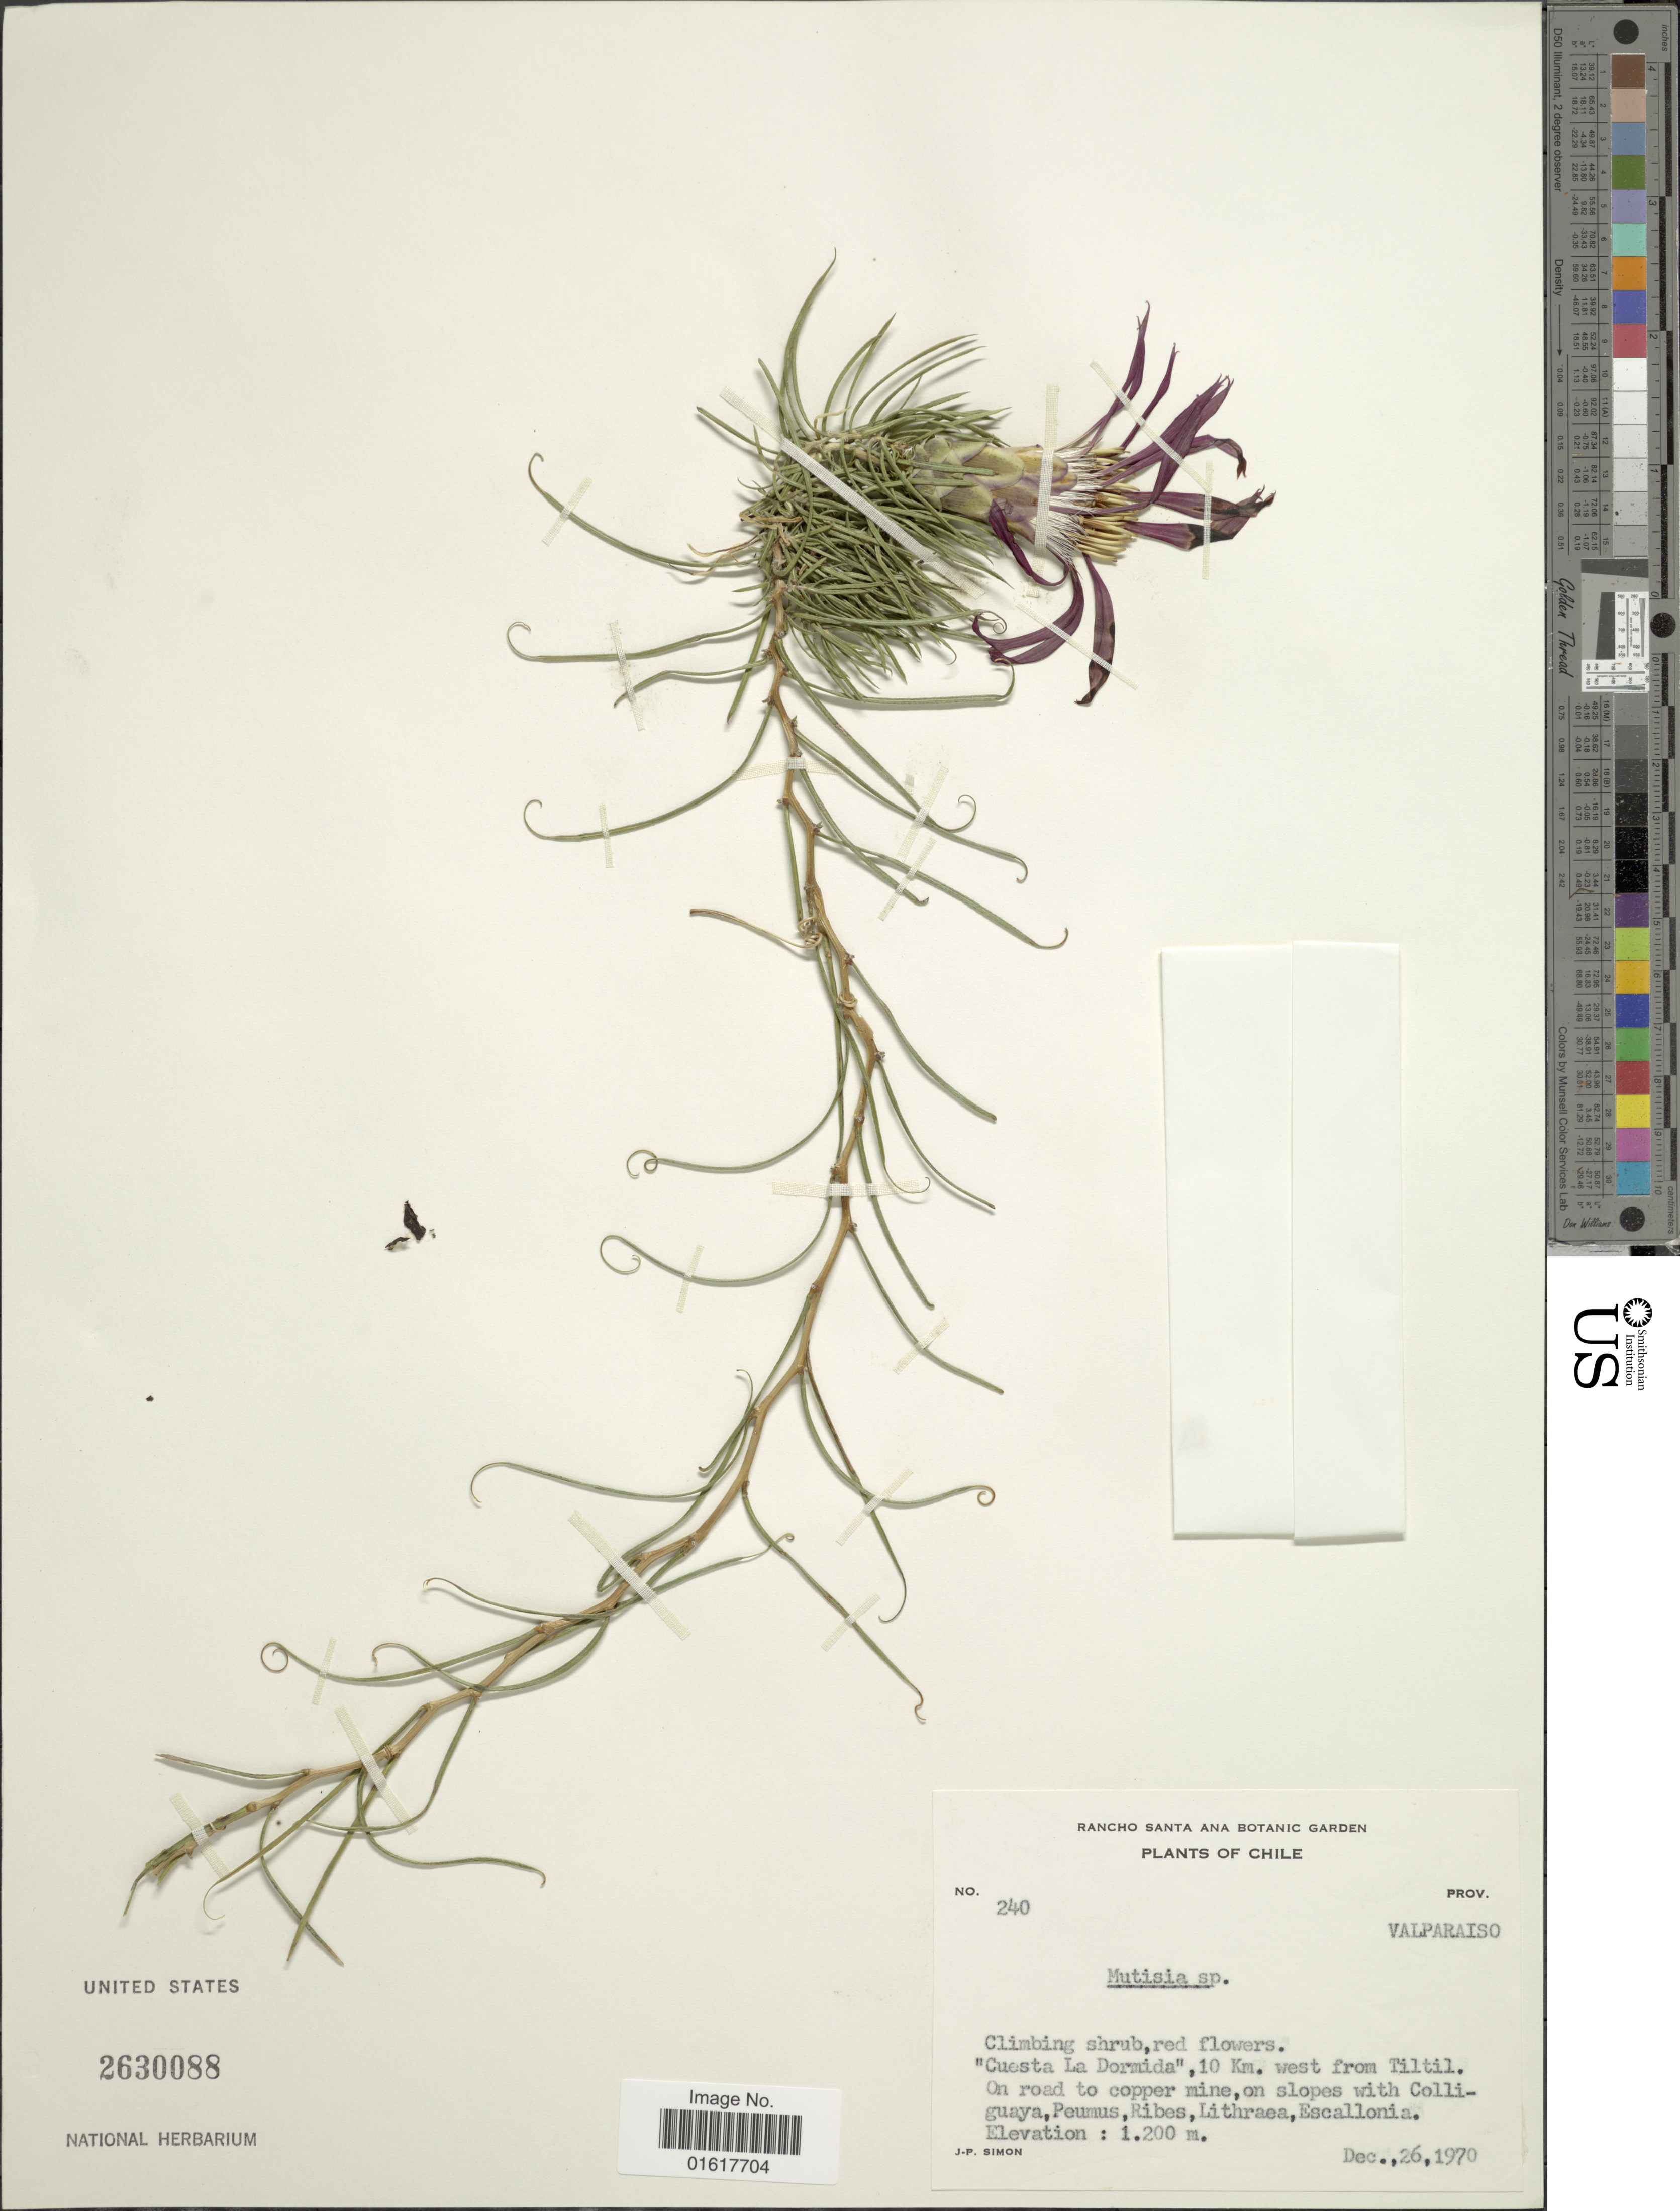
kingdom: Plantae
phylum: Tracheophyta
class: Magnoliopsida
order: Asterales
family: Asteraceae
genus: Mutisia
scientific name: Mutisia sp.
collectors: J.-P. Simon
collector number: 240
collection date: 1970-12-26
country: Chile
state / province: Valparaíso (V)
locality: Prov. Valparaiso. "Cuesta La Dormida", 10 Km. west from Tiltil. On road to copper mine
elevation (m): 1200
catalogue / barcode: US 2630088